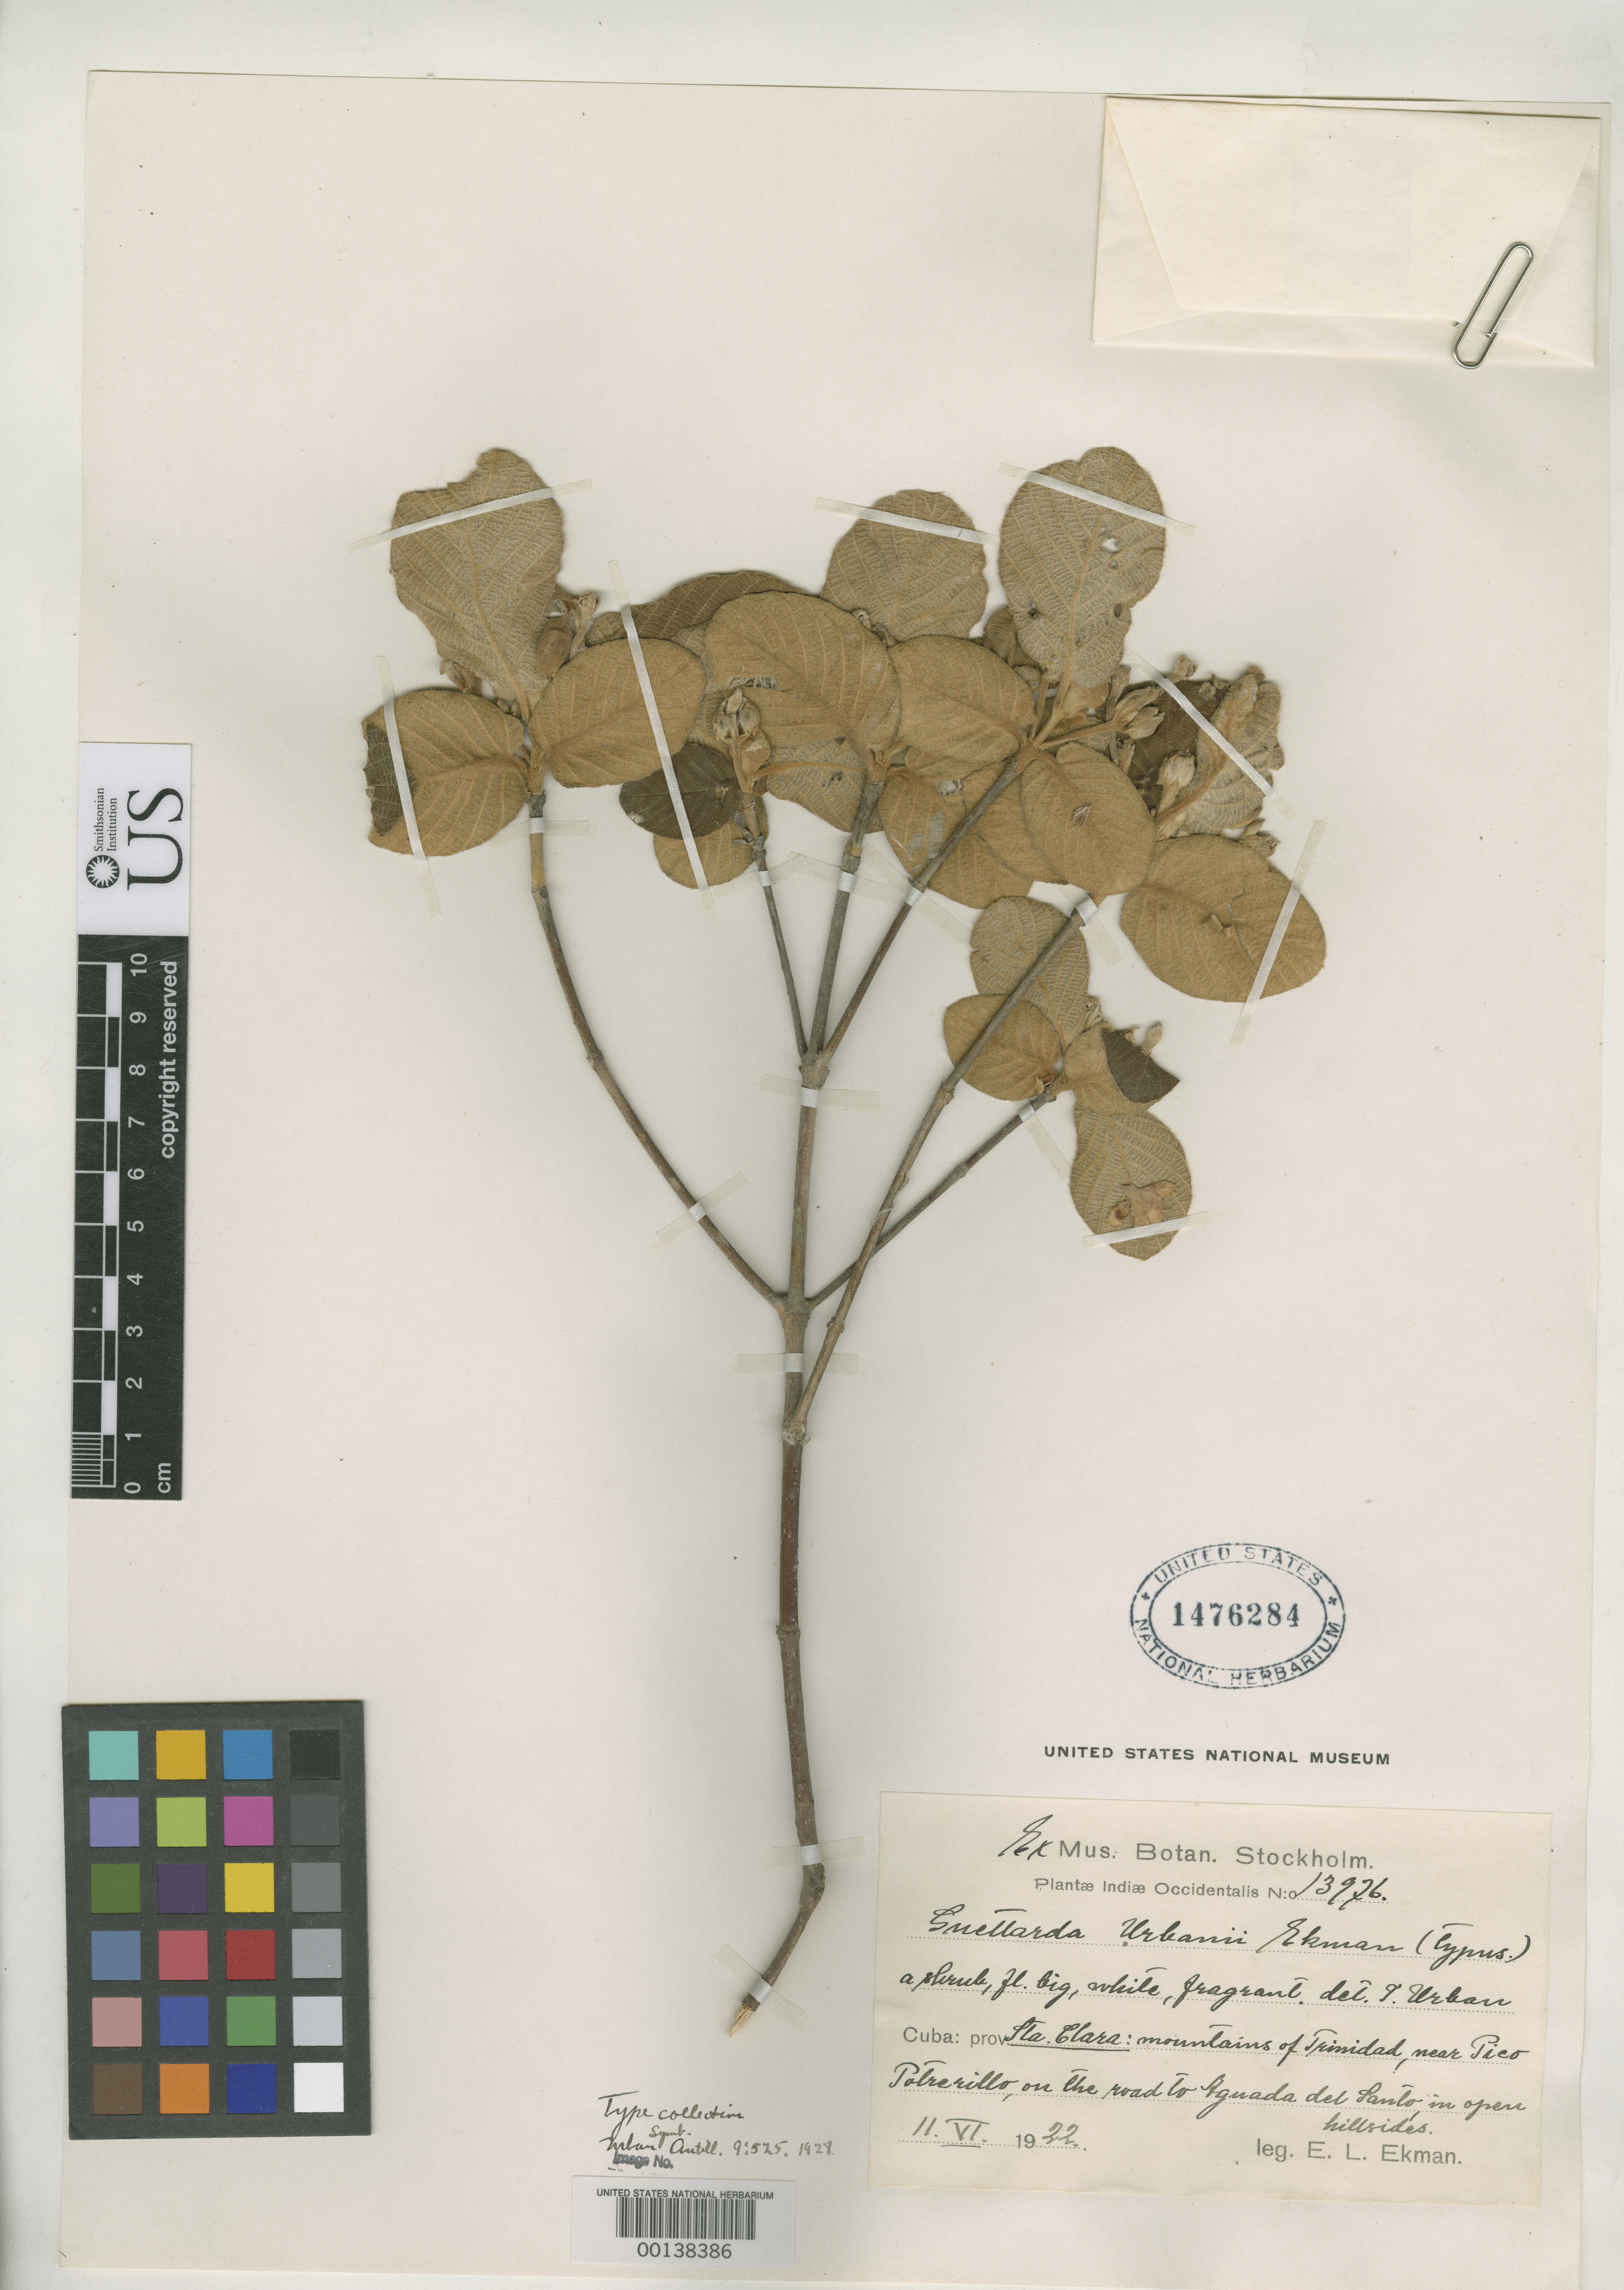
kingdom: Plantae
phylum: Tracheophyta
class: Magnoliopsida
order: Gentianales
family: Rubiaceae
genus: Guettarda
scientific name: Guettarda urbanii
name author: Ekman in Urb.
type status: Isotype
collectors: E. L. Ekman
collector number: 13976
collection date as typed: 11 Jun 1922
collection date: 1922-06-11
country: Cuba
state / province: Las Villas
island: Greater Antilles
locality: Montibus Trinidad prope Pico Potrerillo.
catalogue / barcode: US 1476284